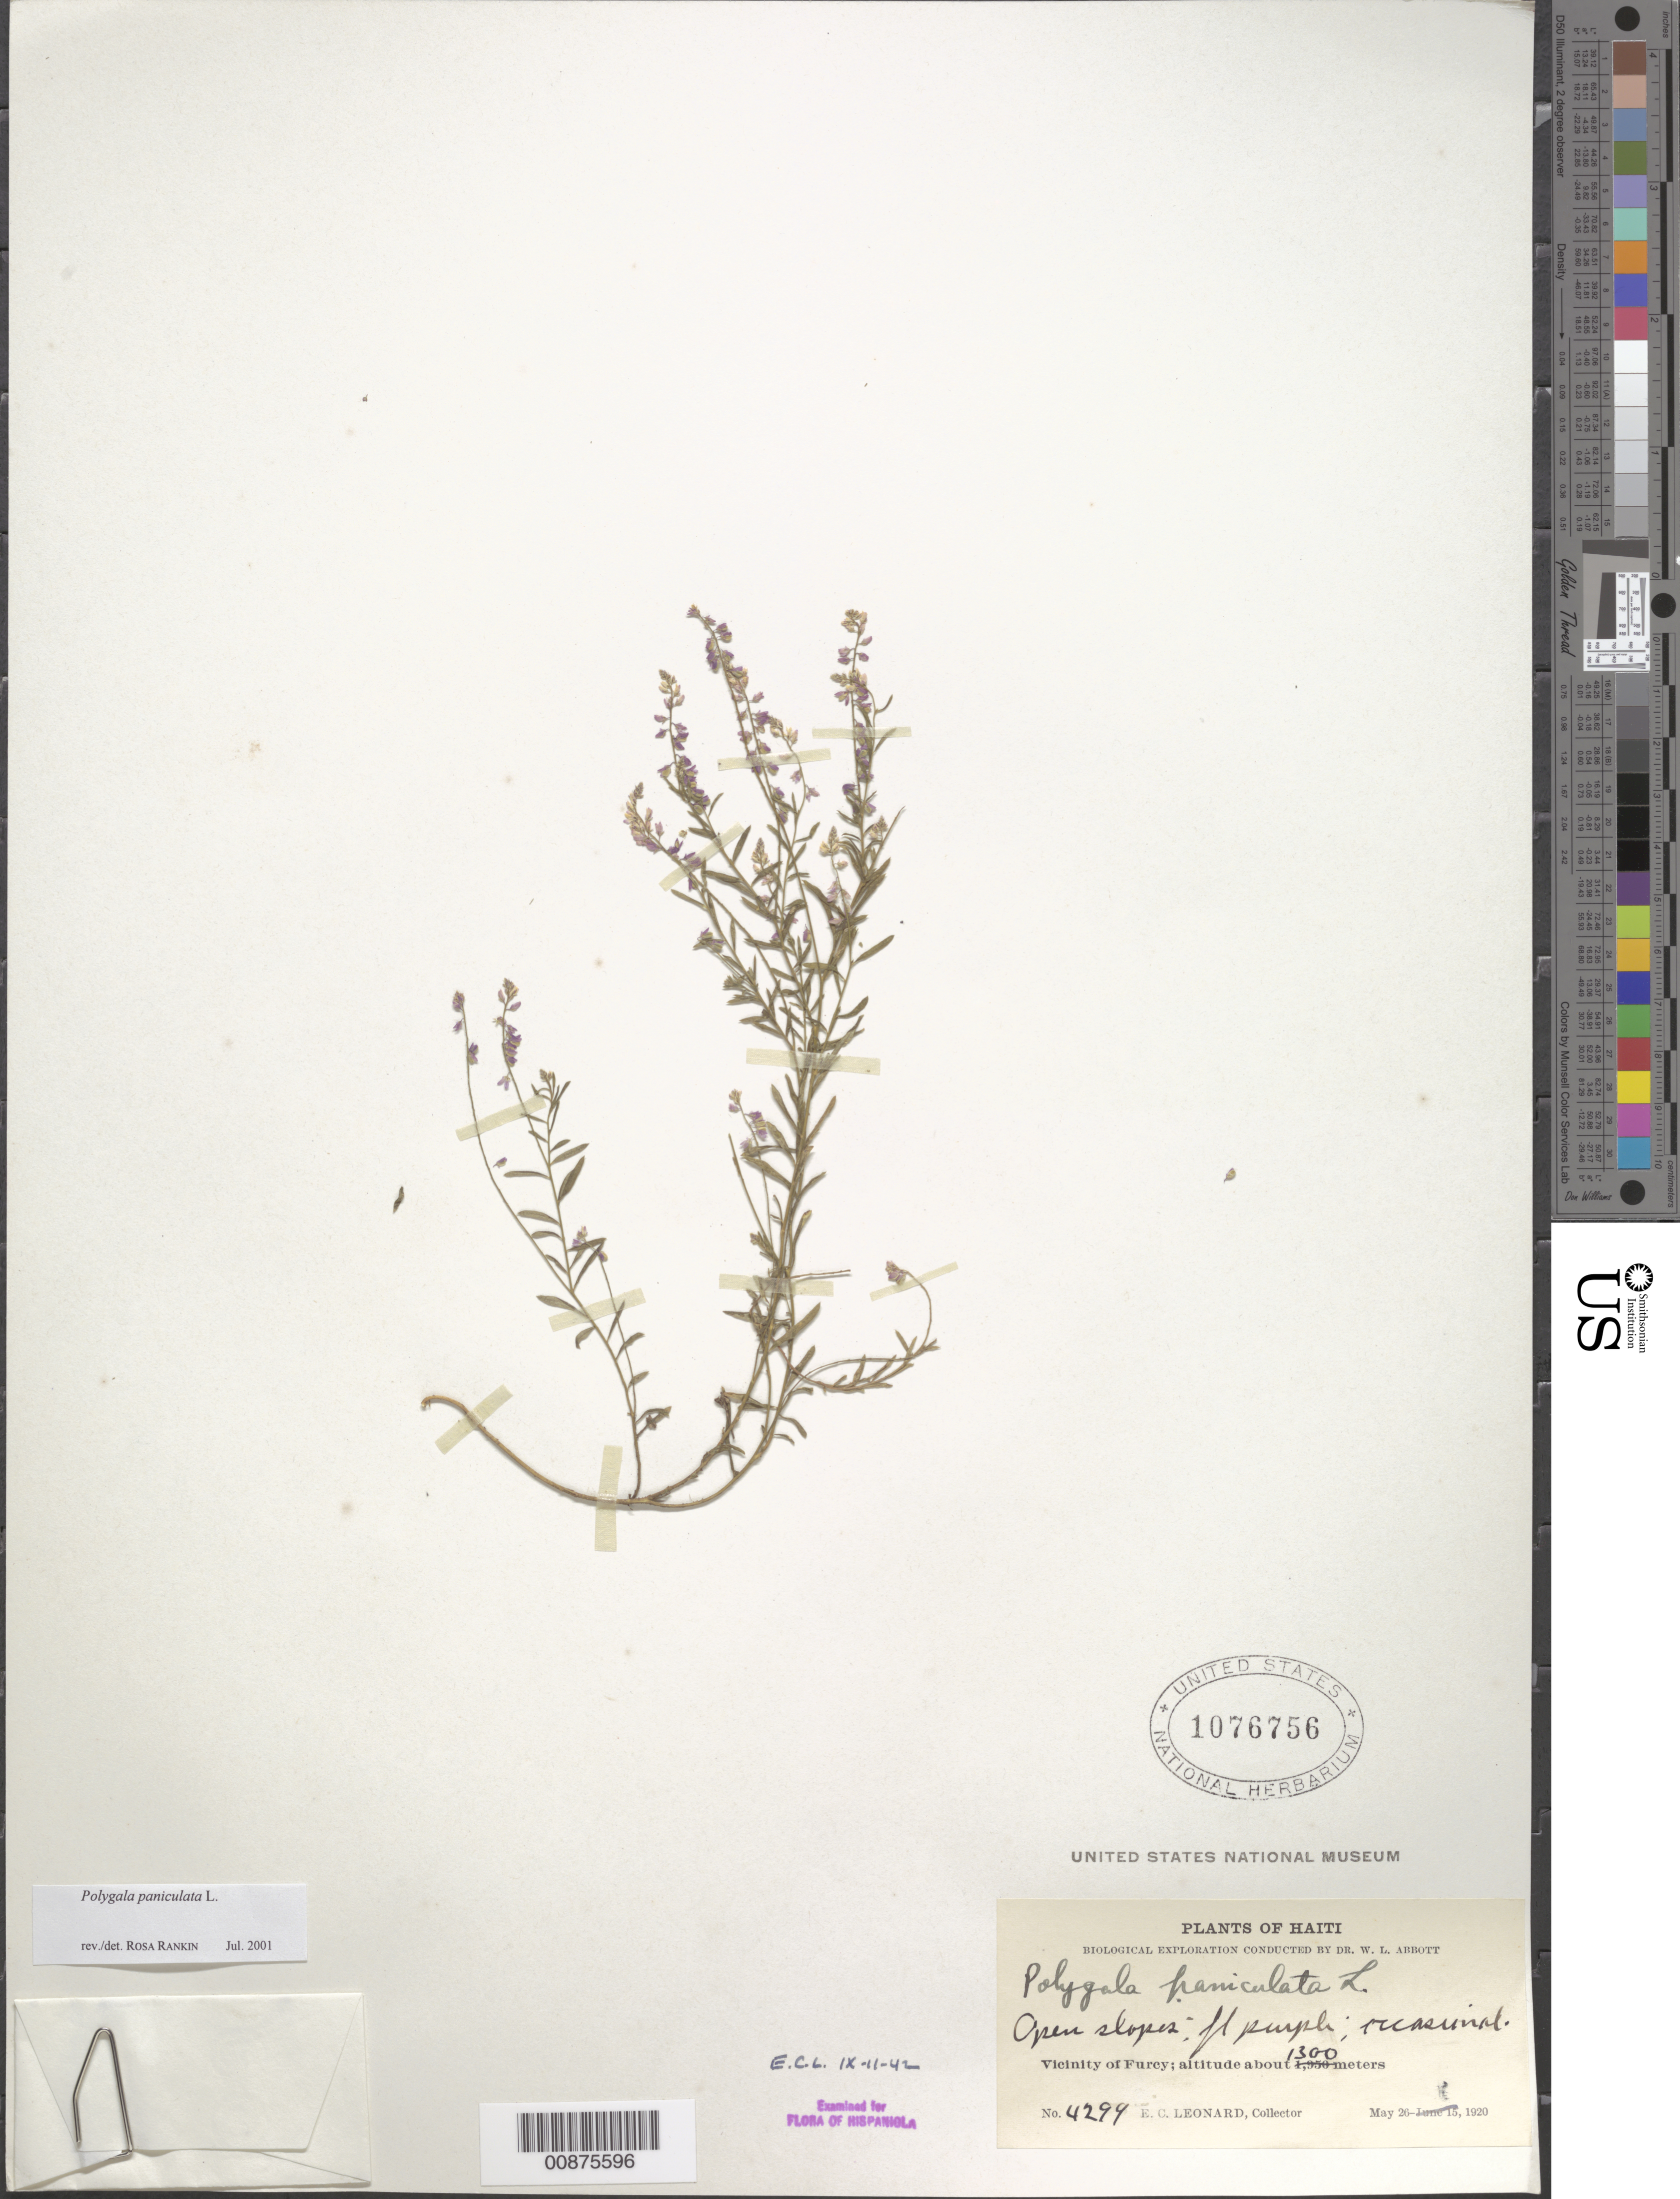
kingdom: Plantae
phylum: Tracheophyta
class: Magnoliopsida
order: Fabales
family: Polygalaceae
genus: Polygala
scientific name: Polygala paniculata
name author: L.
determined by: Rankin Rodriguez, Rosa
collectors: E. C. Leonard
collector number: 4299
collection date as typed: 26 May 1920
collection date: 1920-05-26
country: Haiti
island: Hispaniola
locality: Vicinity of Furcy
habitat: Open slopes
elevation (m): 1300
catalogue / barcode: US 1076756